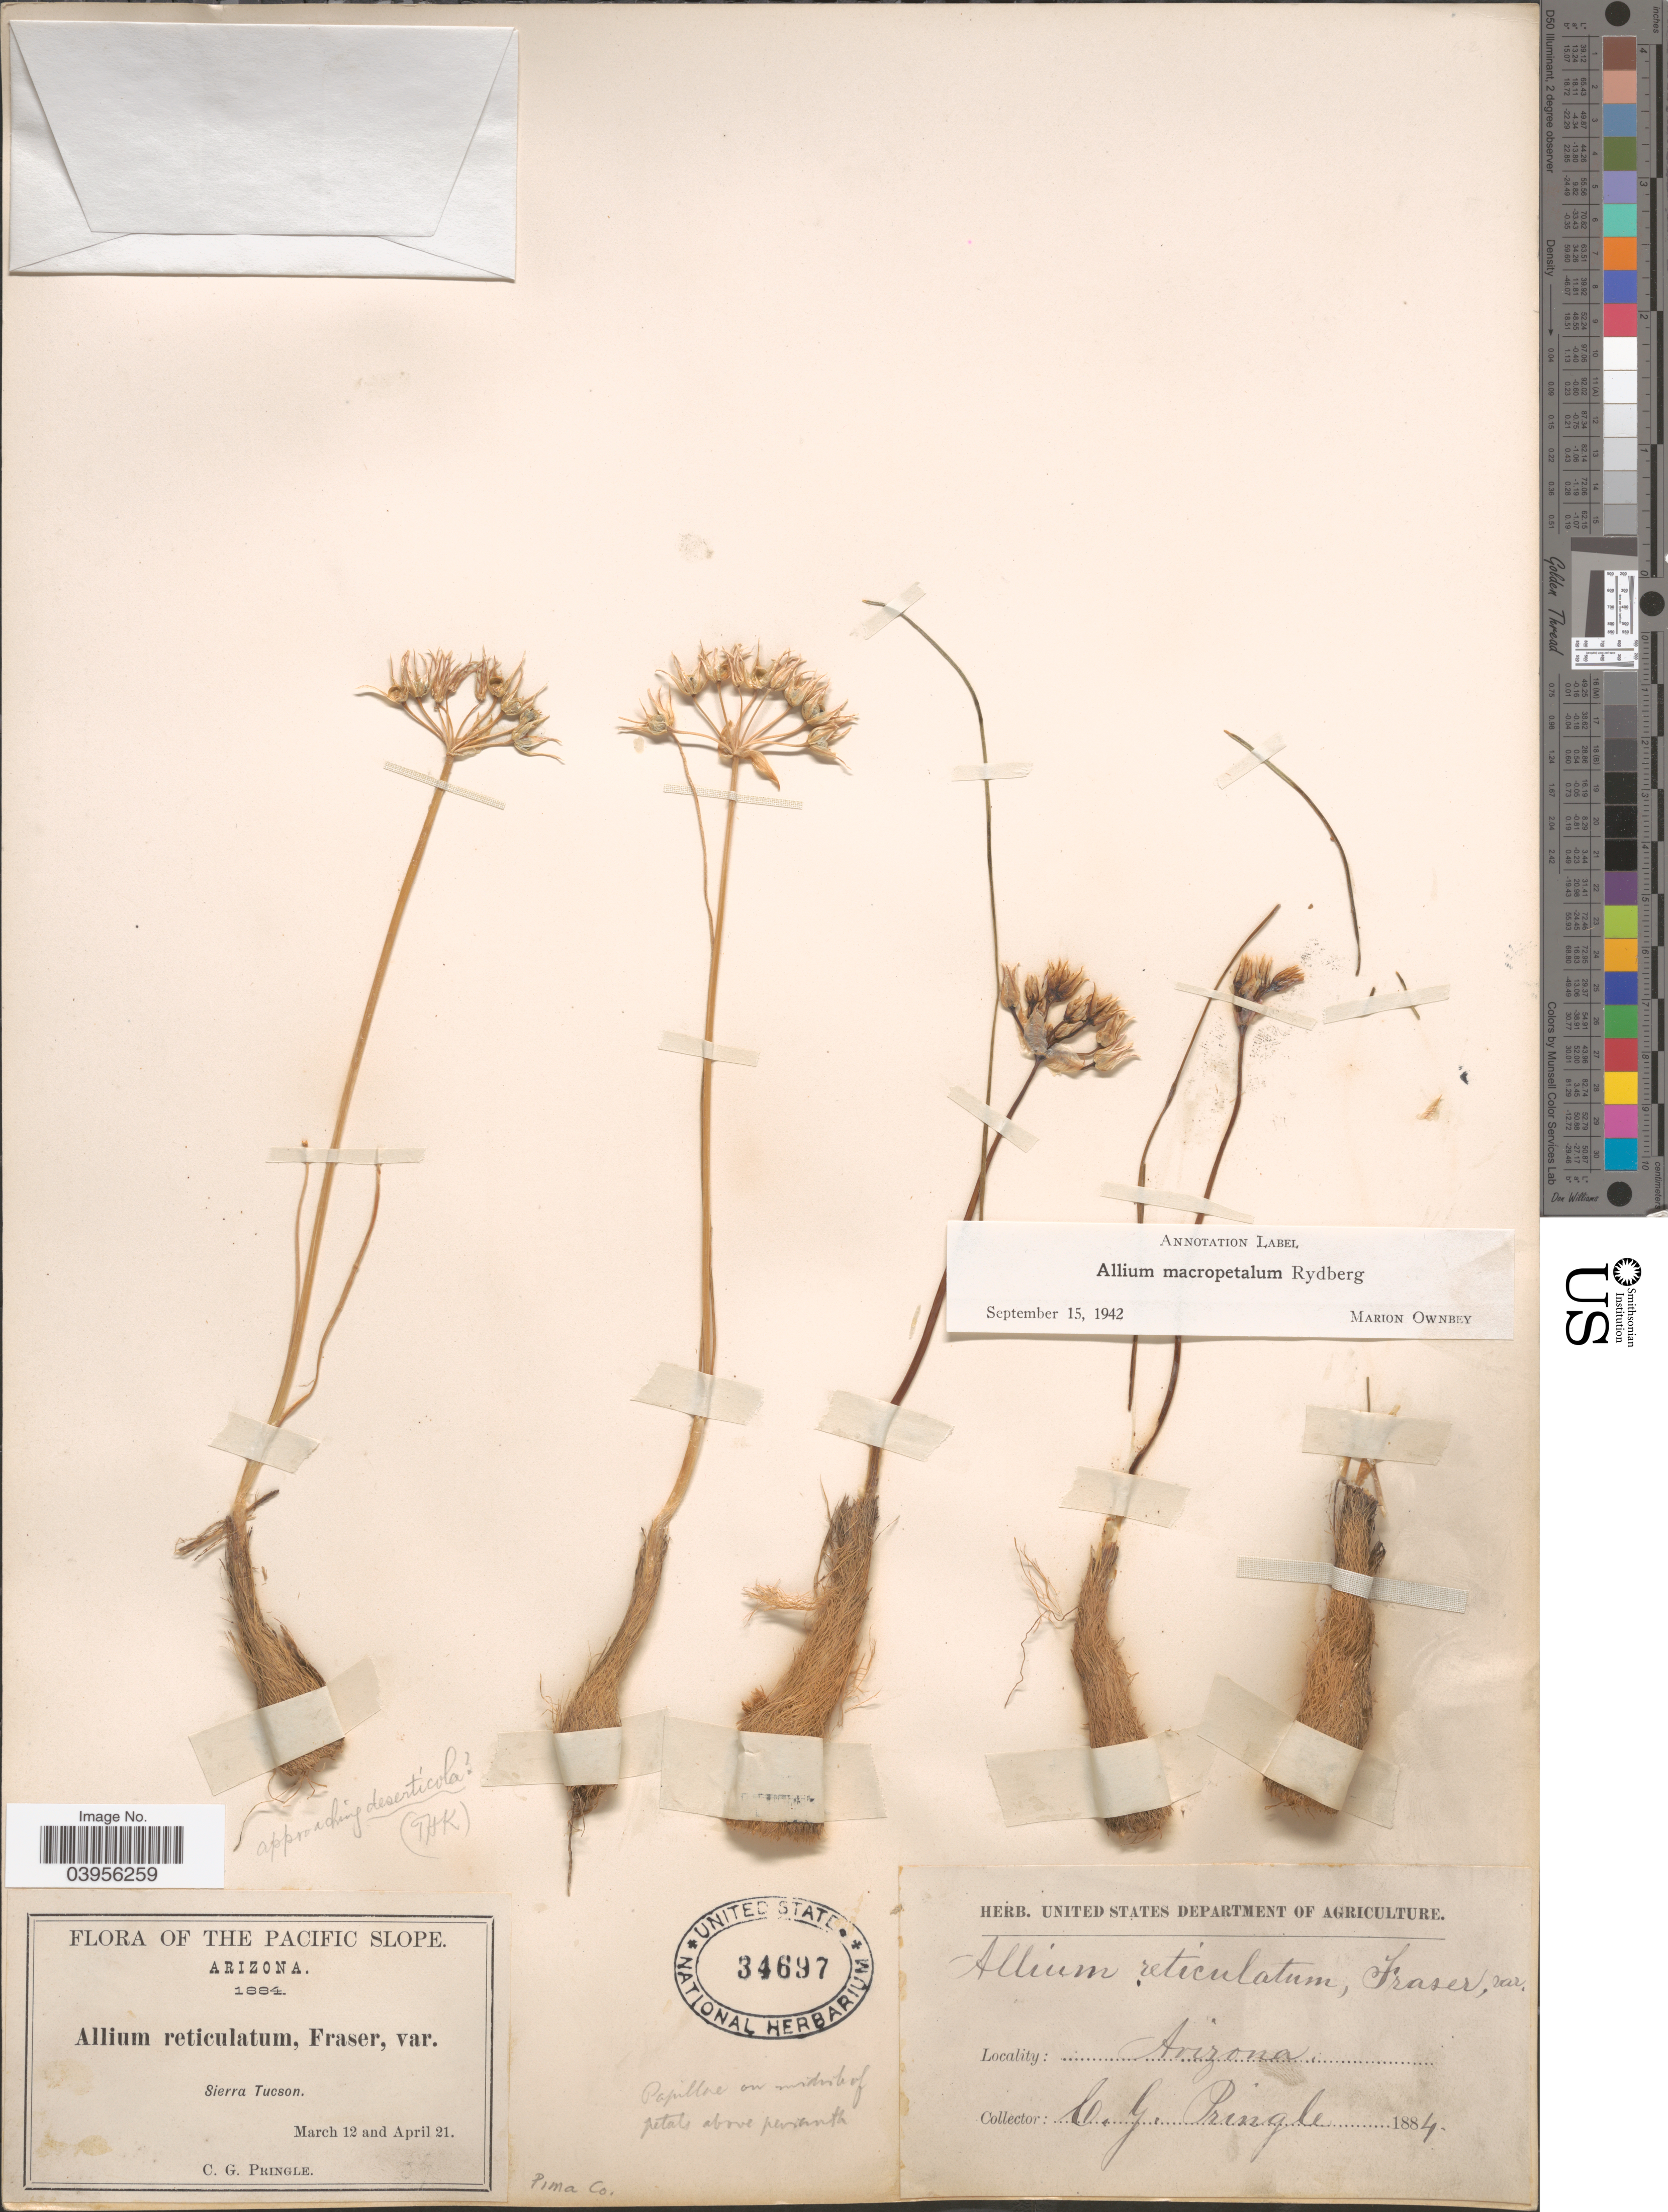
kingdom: Plantae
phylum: Tracheophyta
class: Liliopsida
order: Asparagales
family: Amaryllidaceae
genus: Allium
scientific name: Allium macropetalum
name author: Rydb.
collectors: C. G. Pringle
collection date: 1884-03-12/1884-04-21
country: United States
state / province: Arizona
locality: The Pacific Slope. Sierra Tucson. Pima Co.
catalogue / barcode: US 34697